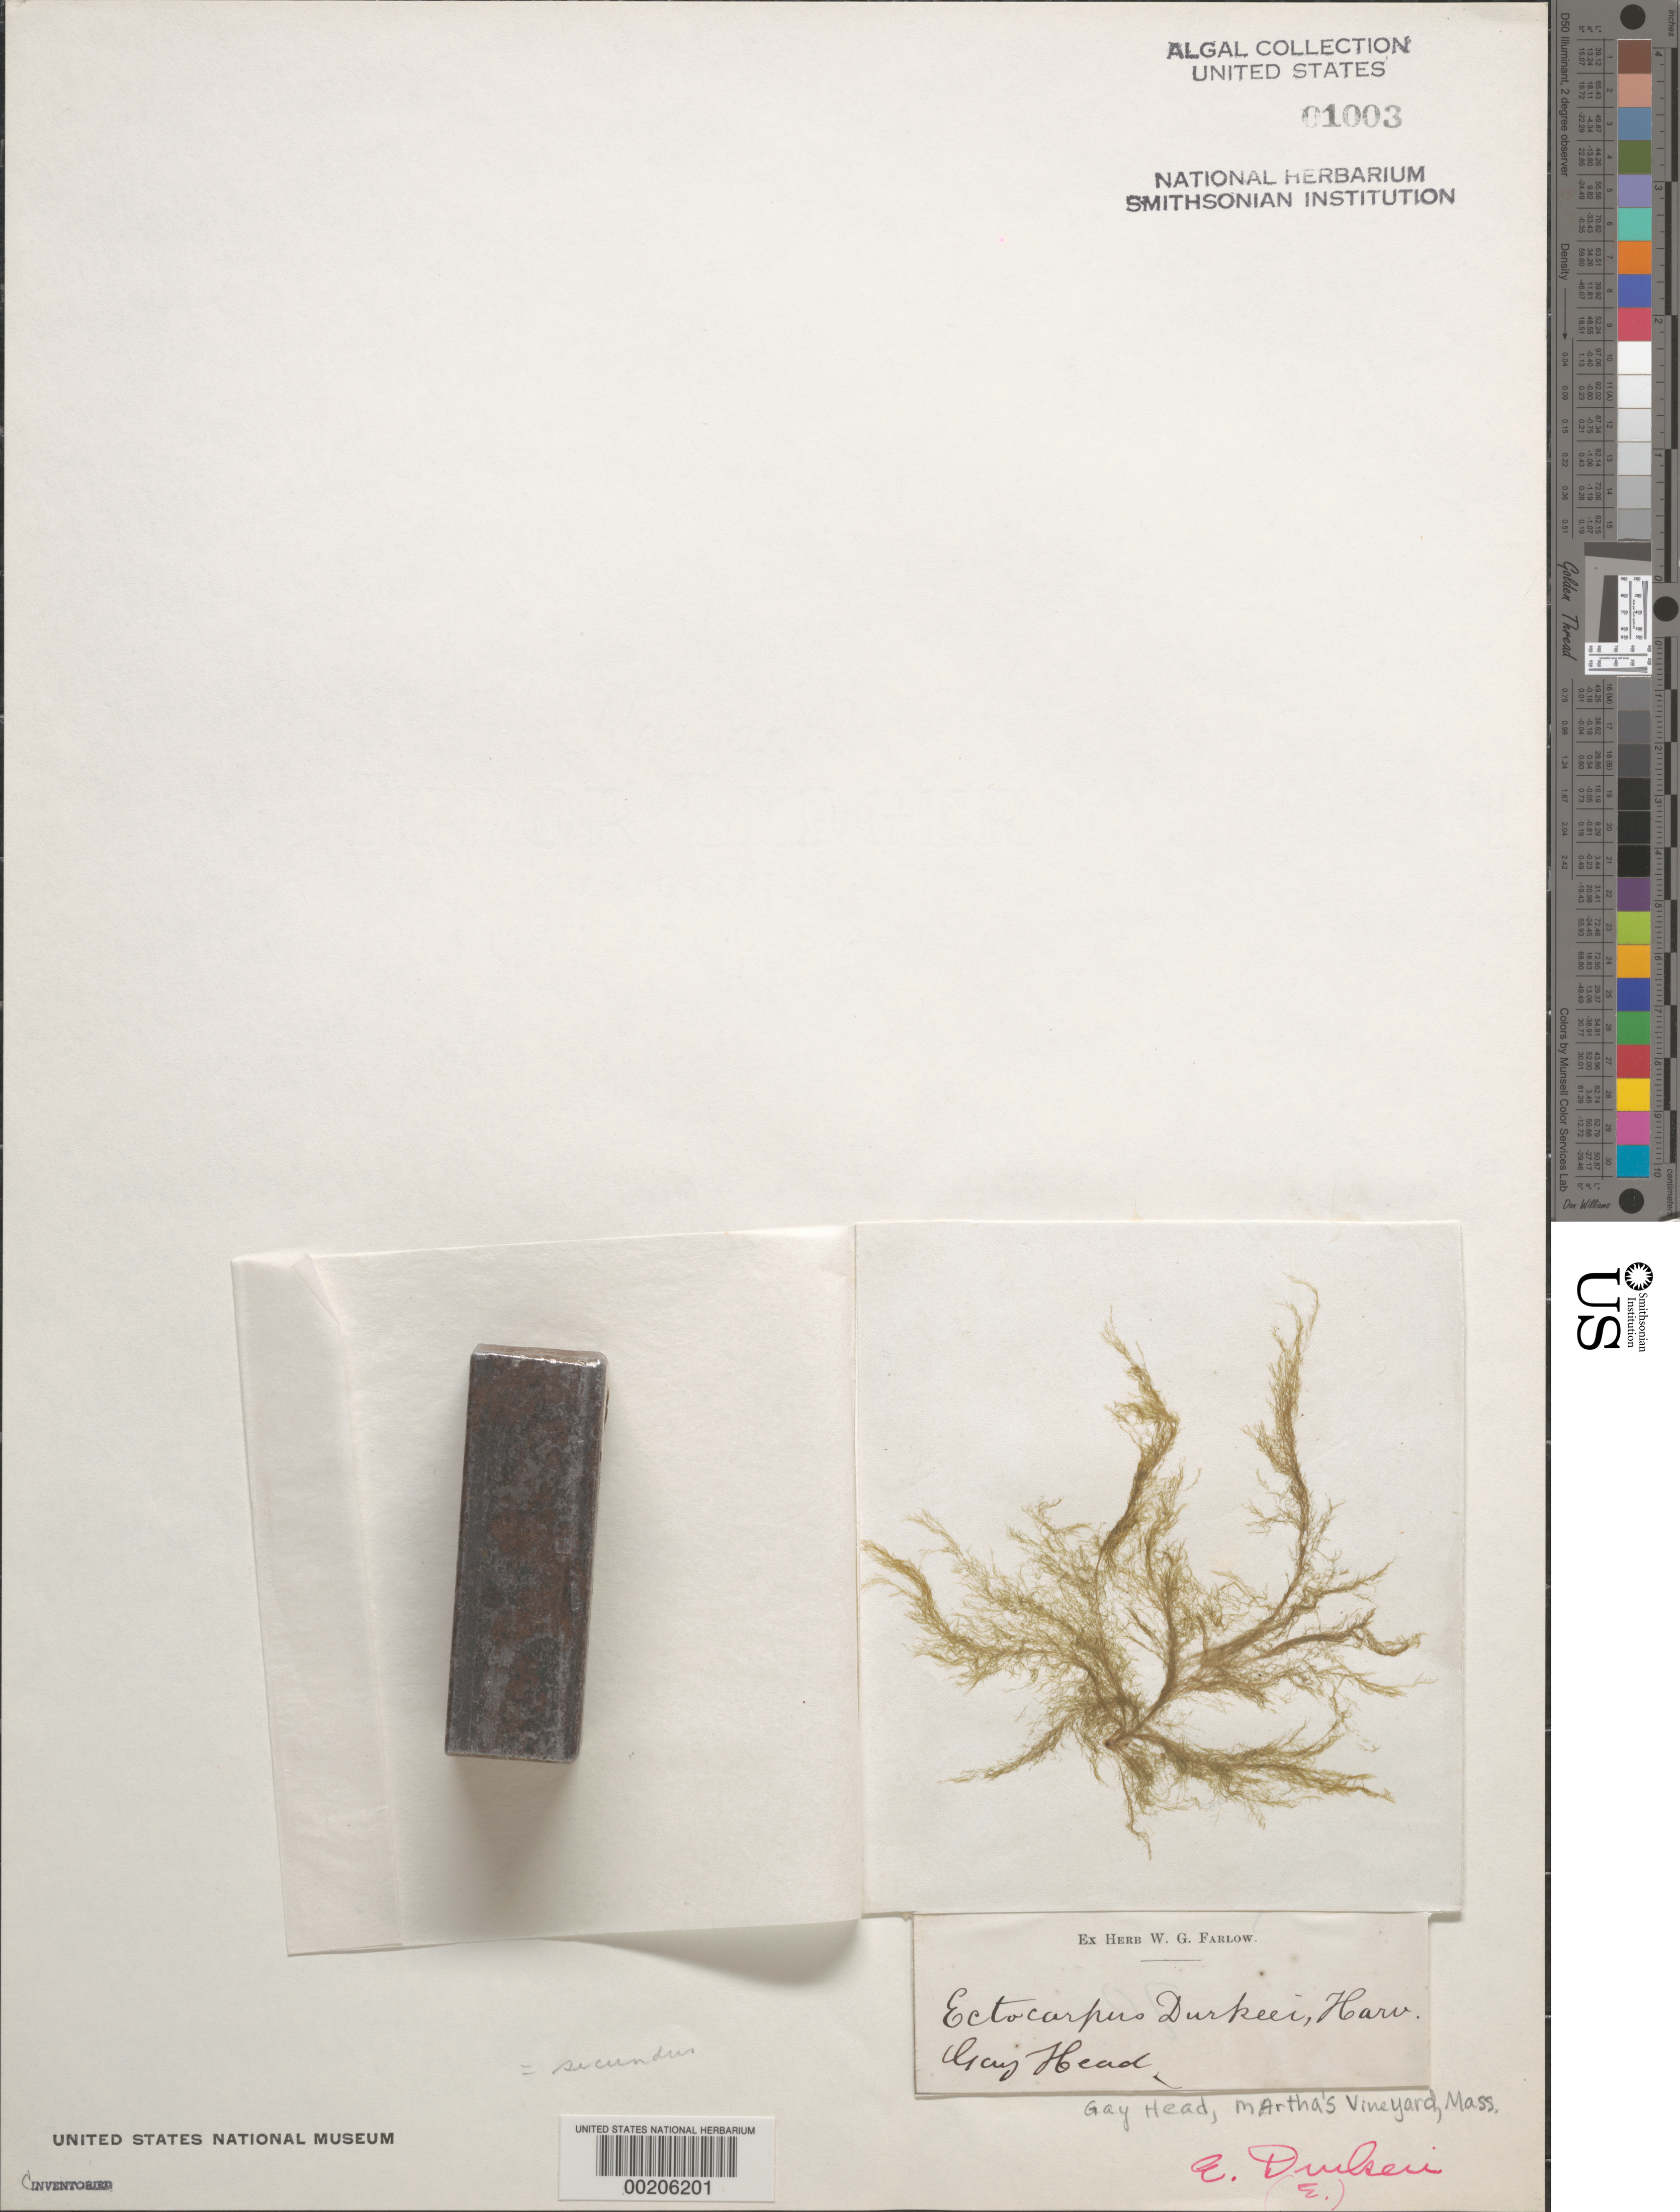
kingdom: Chromista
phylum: Ochrophyta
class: Phaeophyceae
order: Ectocarpales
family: Acinetosporaceae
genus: Hincksia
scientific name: Hincksia saundersii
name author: (Setch. & N.L. Gardner) P.C. Silva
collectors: W. Farlow (Herbarium)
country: United States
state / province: Massachusetts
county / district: Dukes County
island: Martha's Vineyard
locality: Gay Head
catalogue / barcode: US 1003